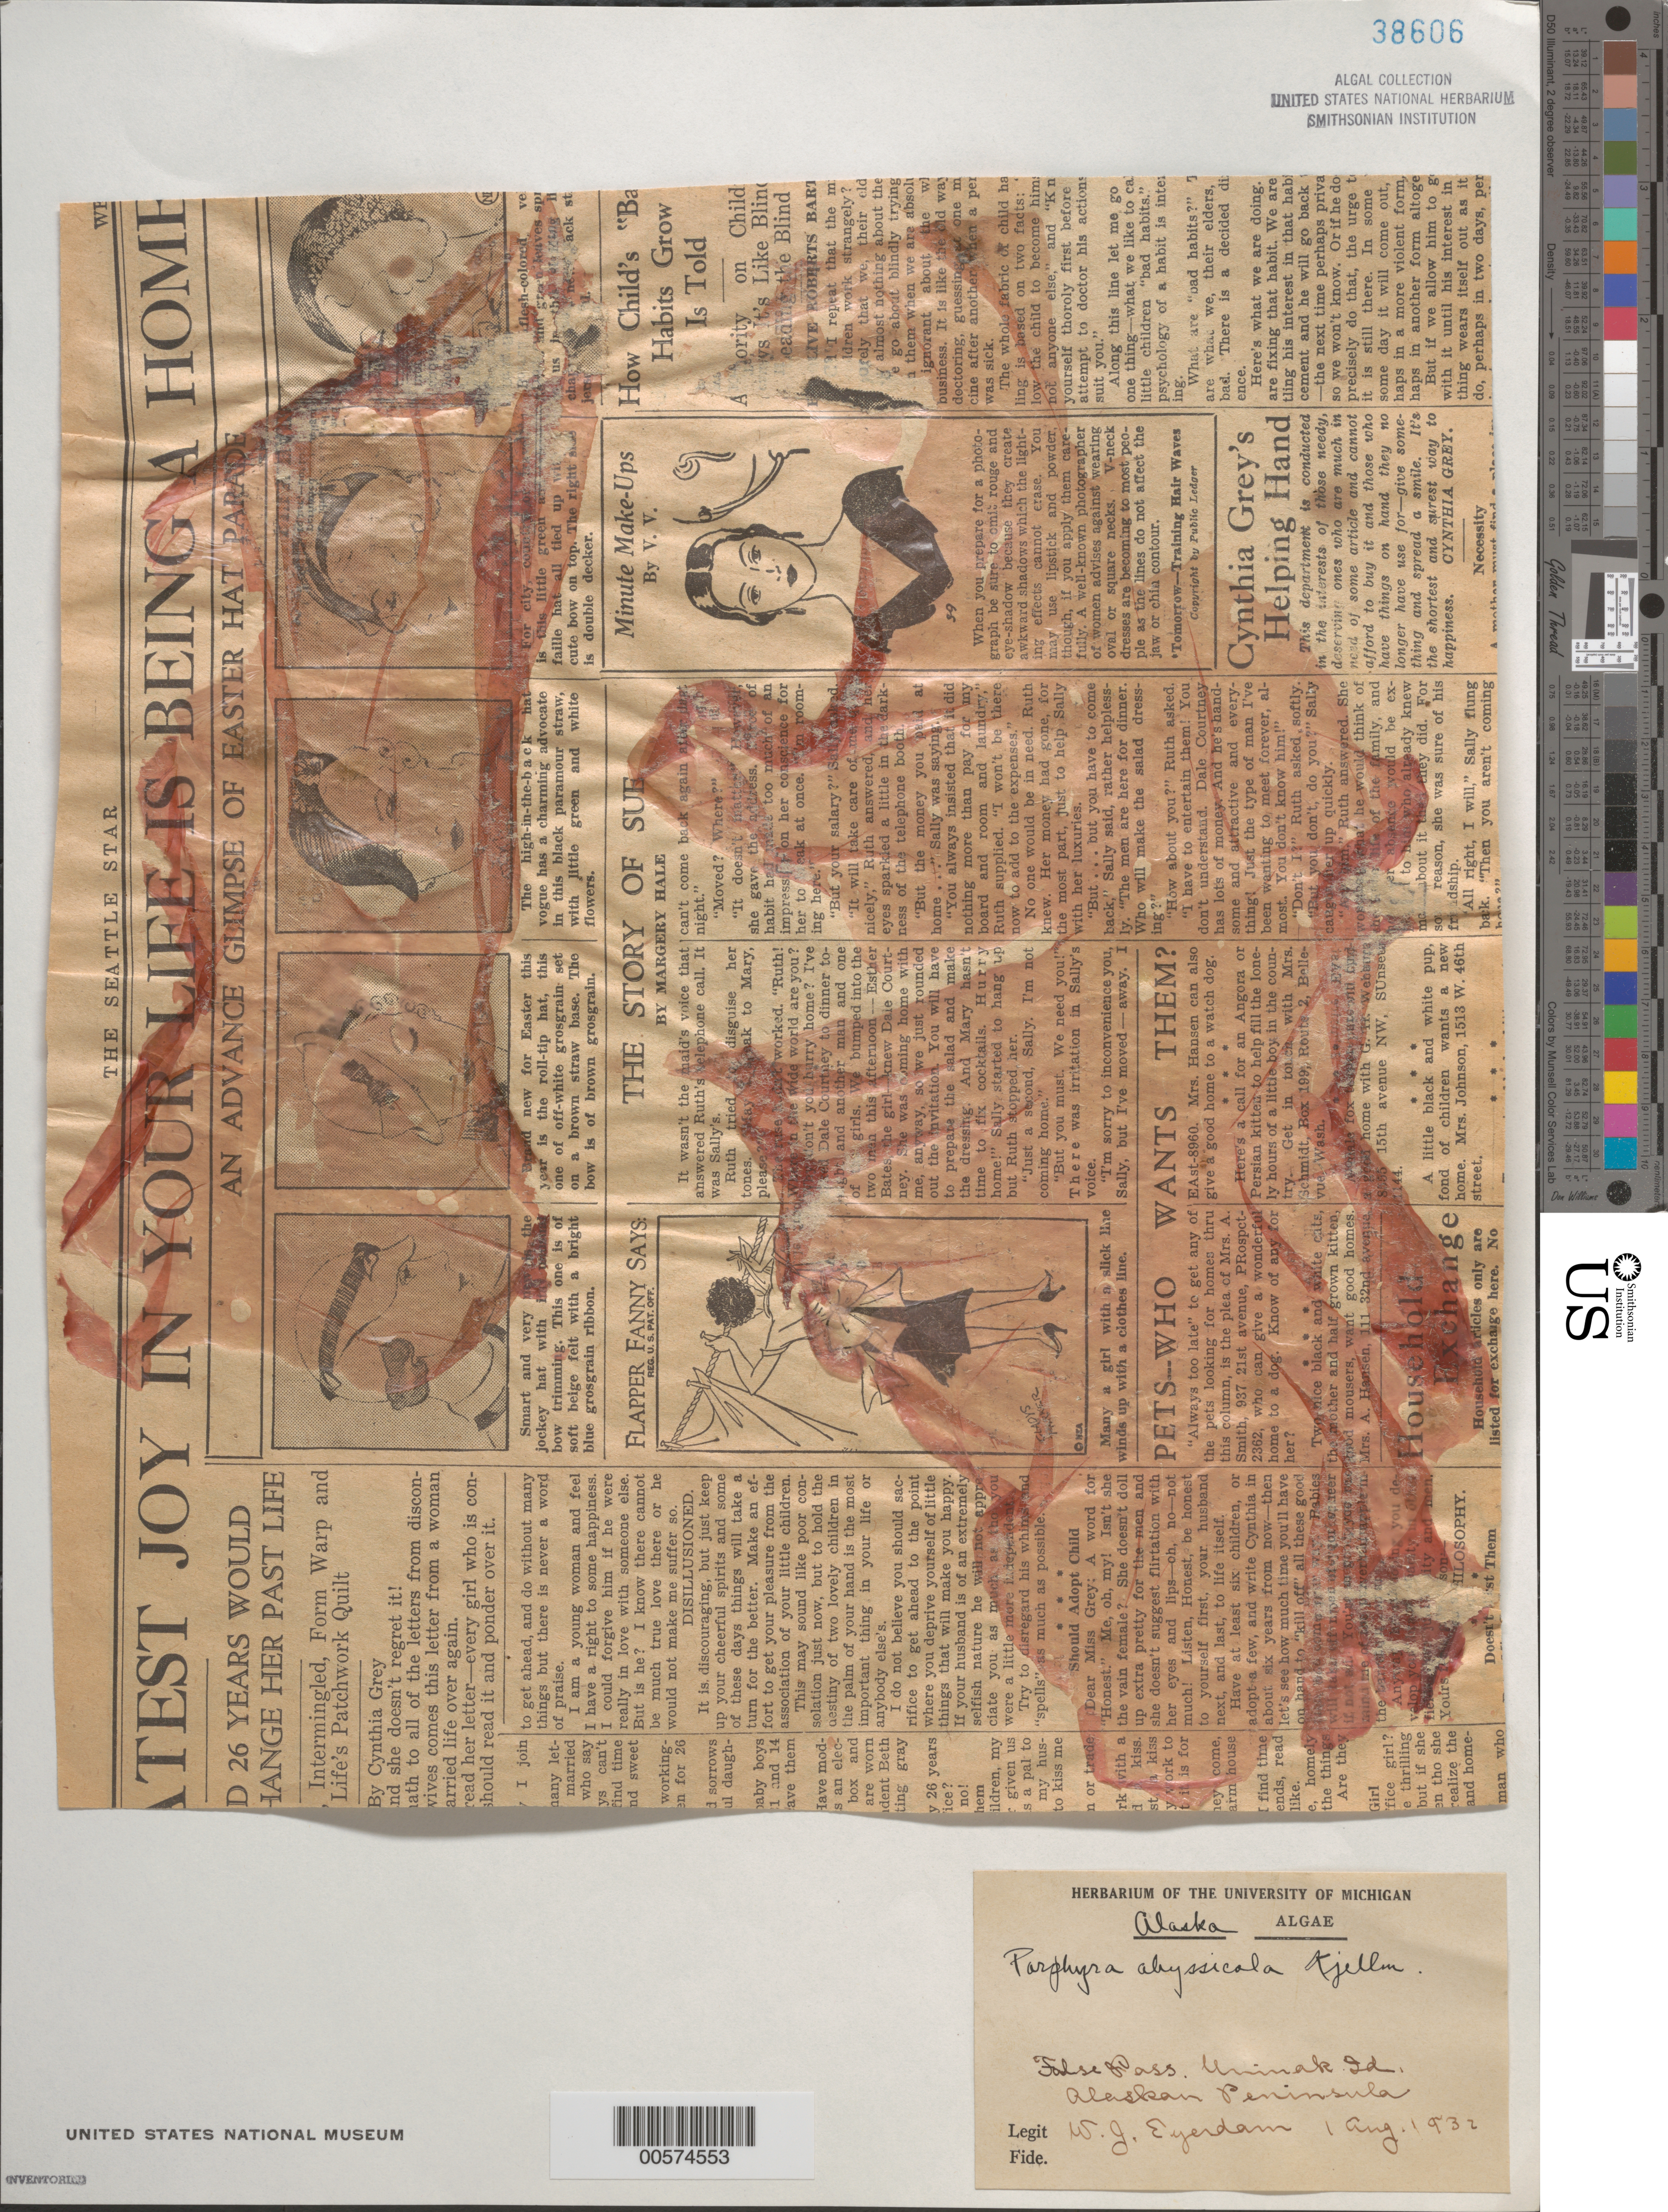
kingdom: Plantae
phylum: Rhodophyta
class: Bangiophyceae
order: Bangiales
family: Bangiaceae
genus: Porphyra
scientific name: Porphyra abyssicola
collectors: W. J. Eyerdam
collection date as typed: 01 Aug 1932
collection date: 1932-08-01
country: United States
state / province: Alaska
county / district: Aleutian Islands Division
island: Unimak Island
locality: False Pass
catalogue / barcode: US 38606